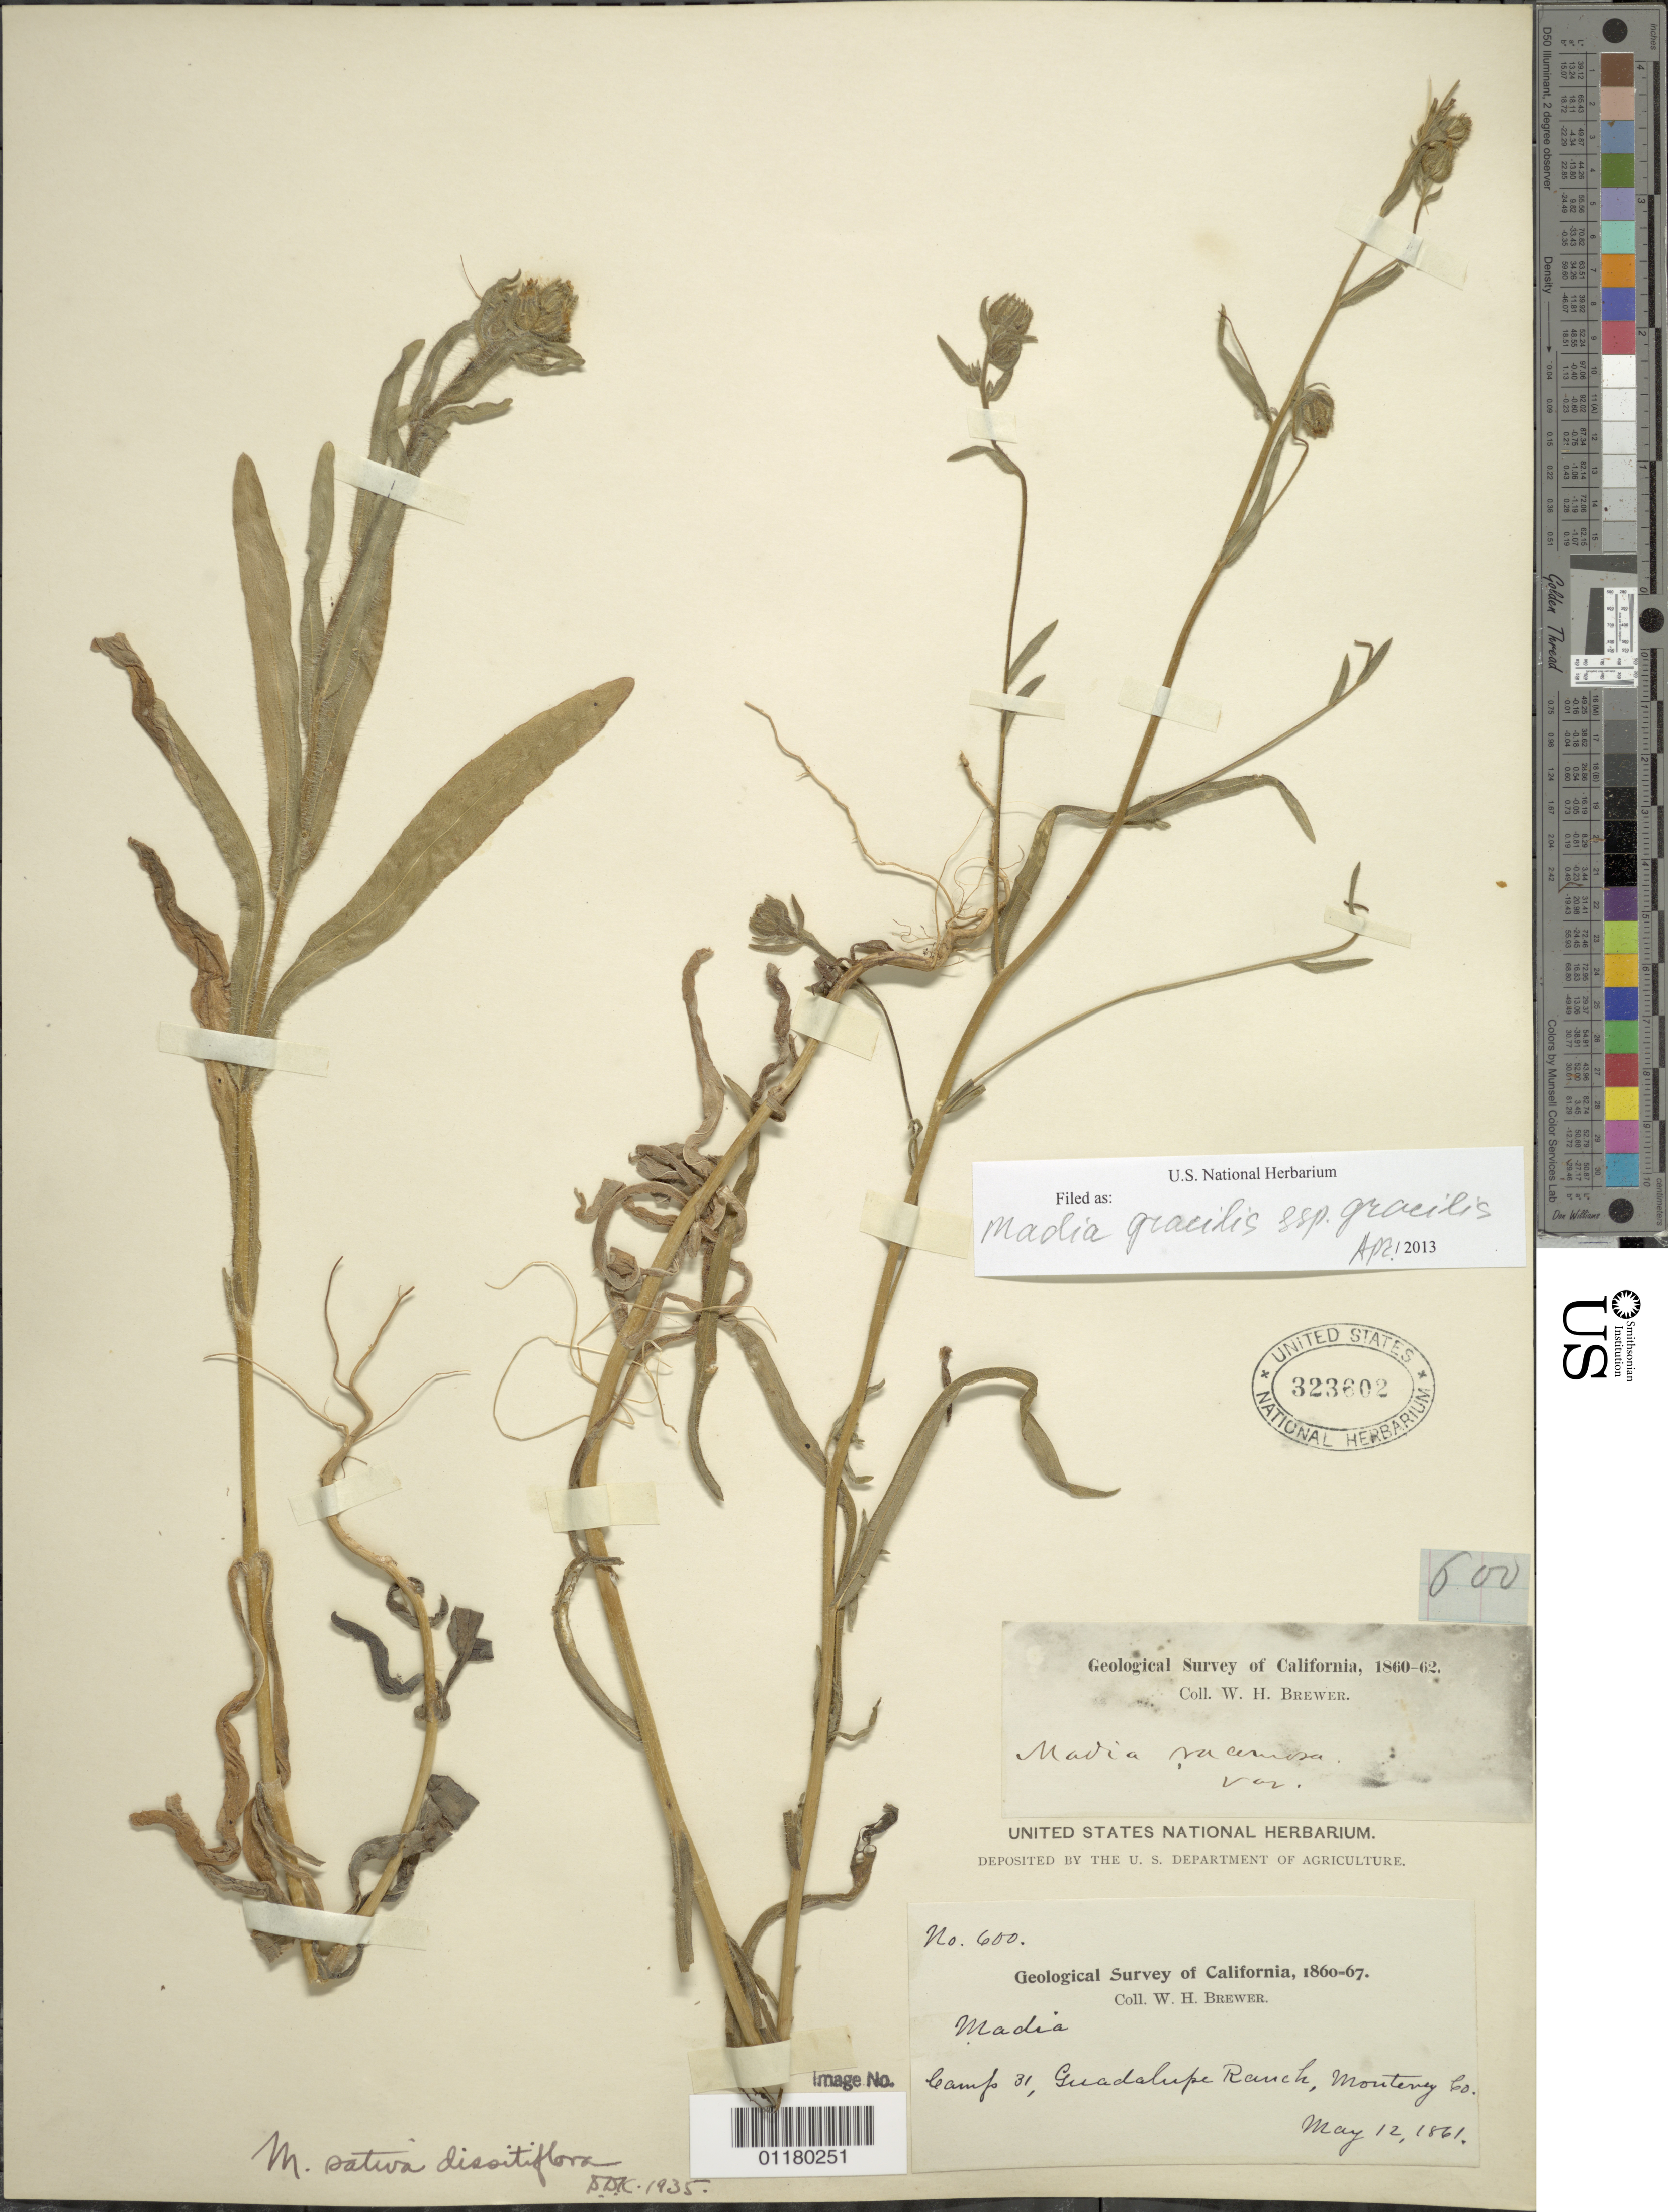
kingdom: Plantae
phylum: Tracheophyta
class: Magnoliopsida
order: Asterales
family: Asteraceae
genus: Madia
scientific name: Madia gracilis subsp. gracilis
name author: (Sm.) D.D. Keck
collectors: W. H. Brewer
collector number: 600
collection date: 1861-05-12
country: United States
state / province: California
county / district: Monterey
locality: Camp 31, Guadalupe Ranch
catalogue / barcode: US 323602